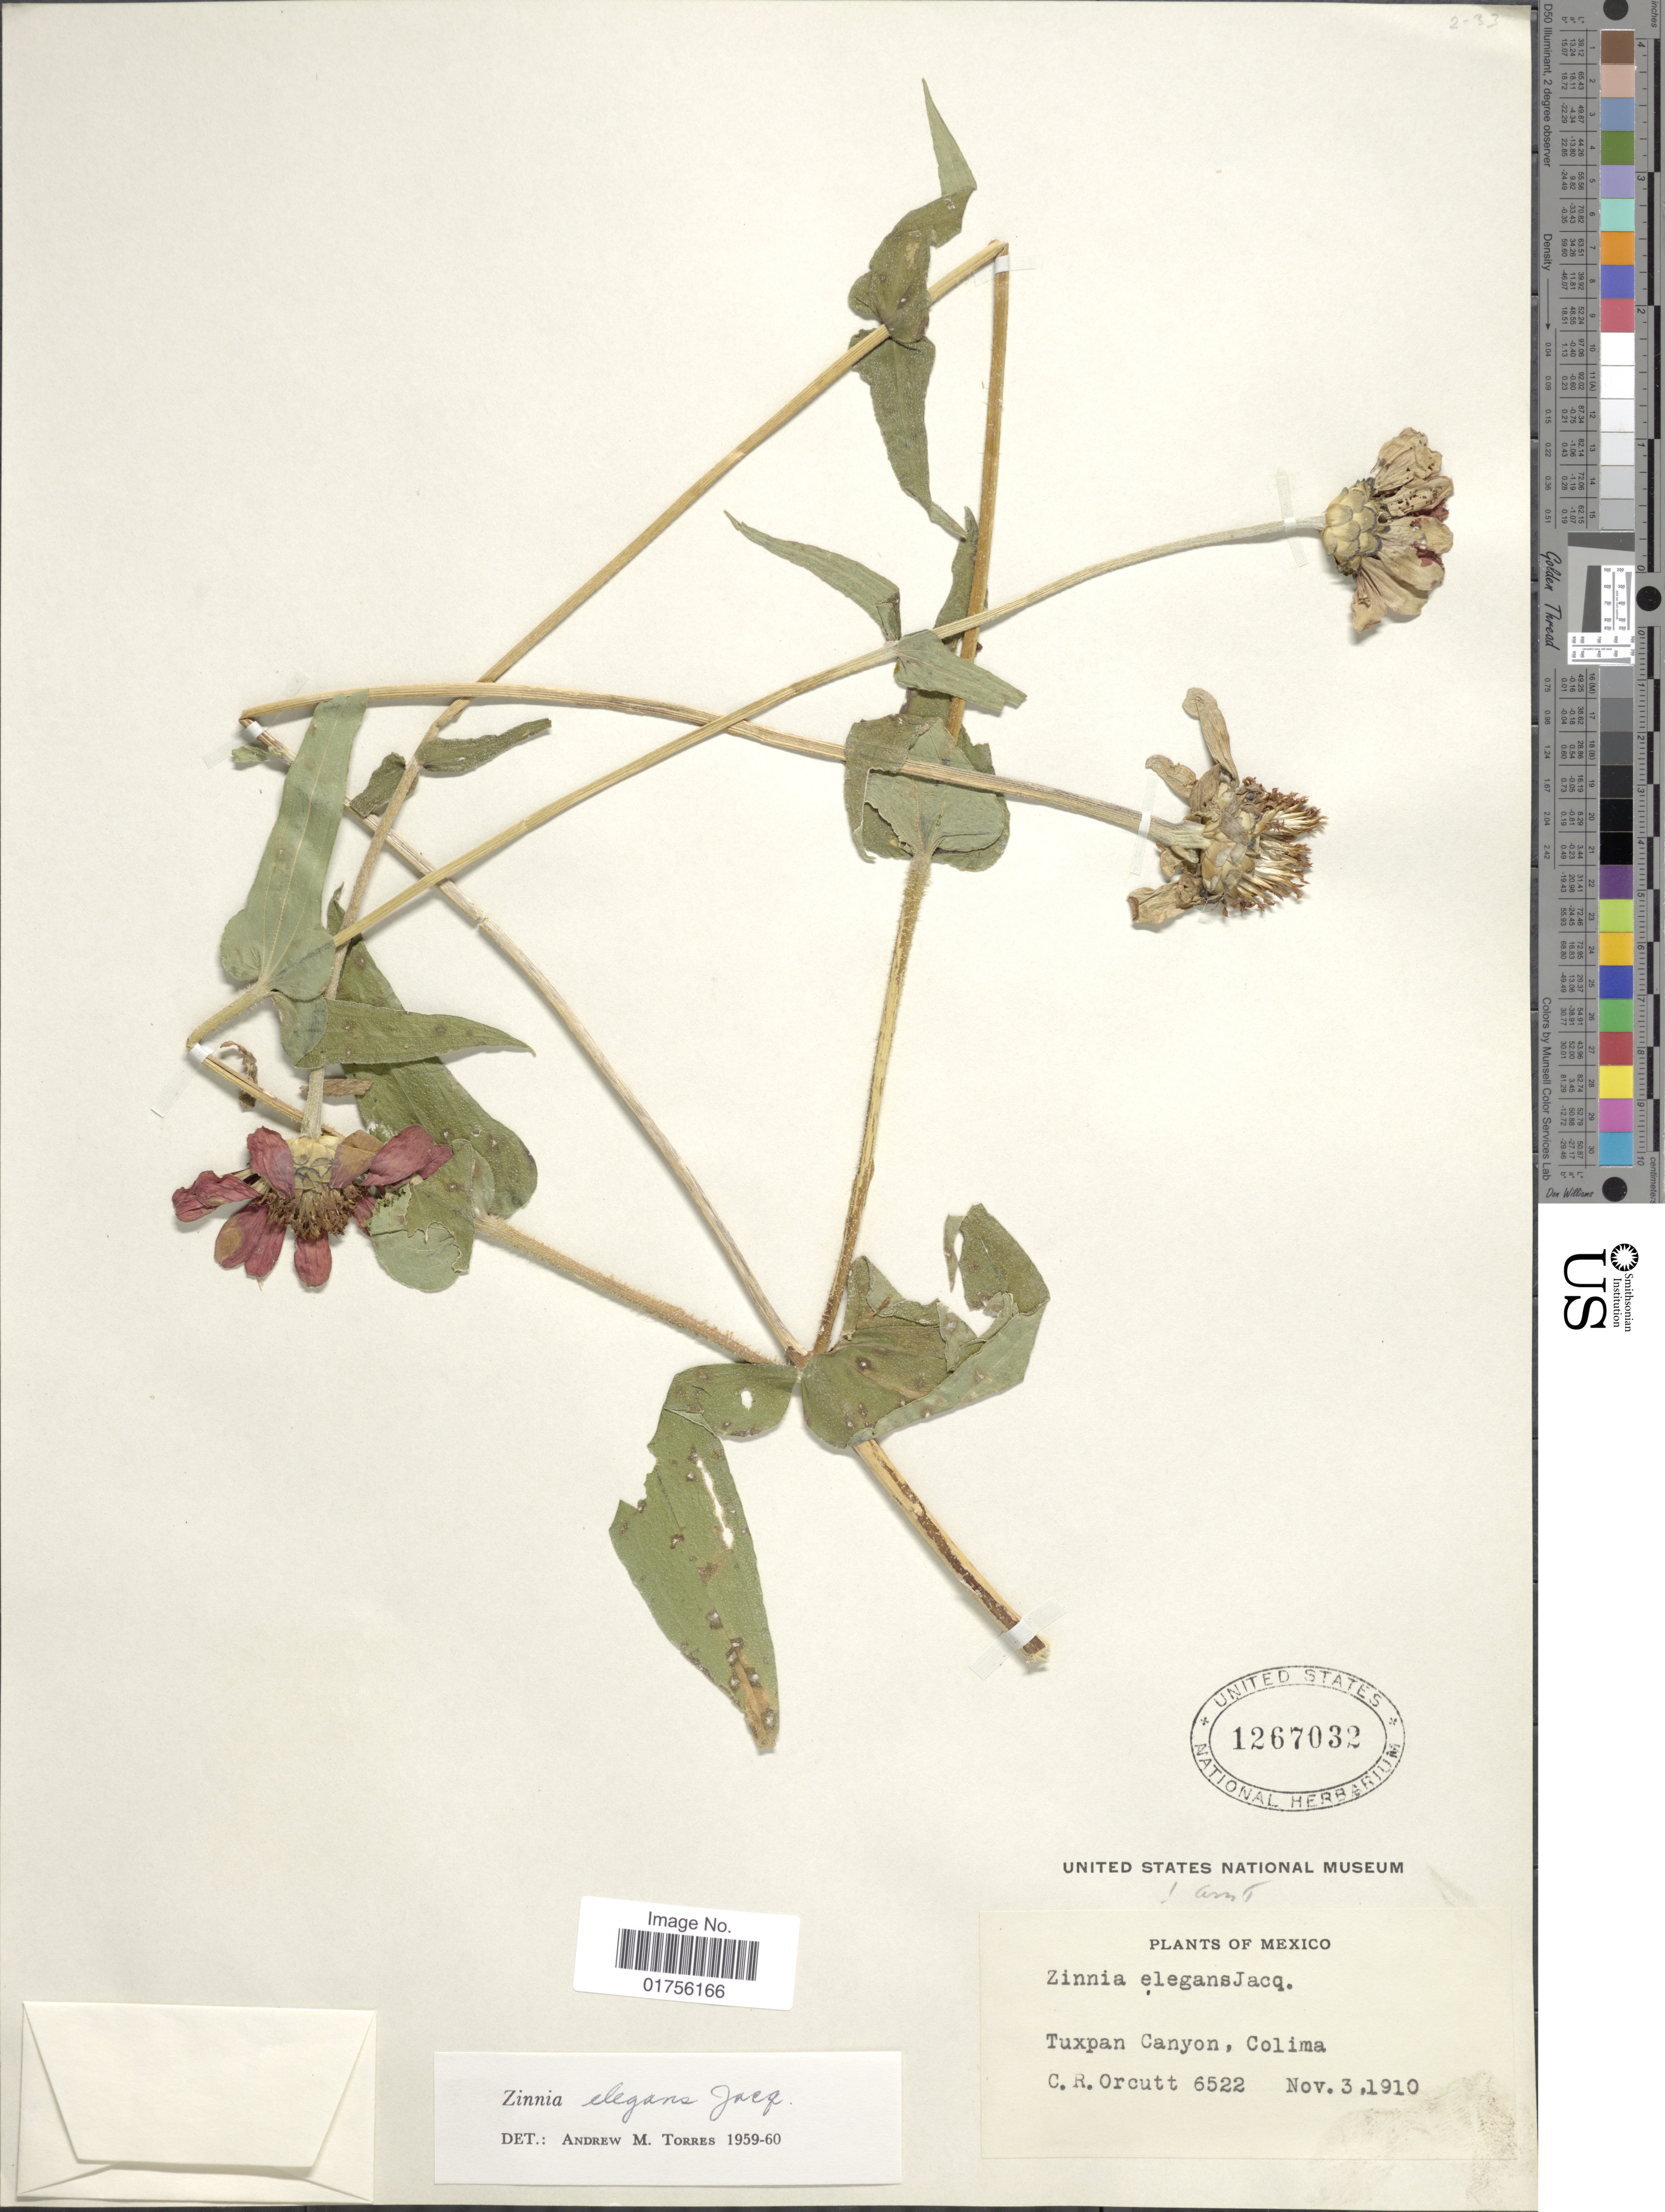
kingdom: Plantae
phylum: Tracheophyta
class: Magnoliopsida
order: Asterales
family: Asteraceae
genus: Zinnia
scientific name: Zinnia elegans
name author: Jacq.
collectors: C. R. Orcutt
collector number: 6522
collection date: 1910-11-03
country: Mexico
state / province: Colima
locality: Tuxpan Canyon, Colima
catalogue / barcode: US 1267032